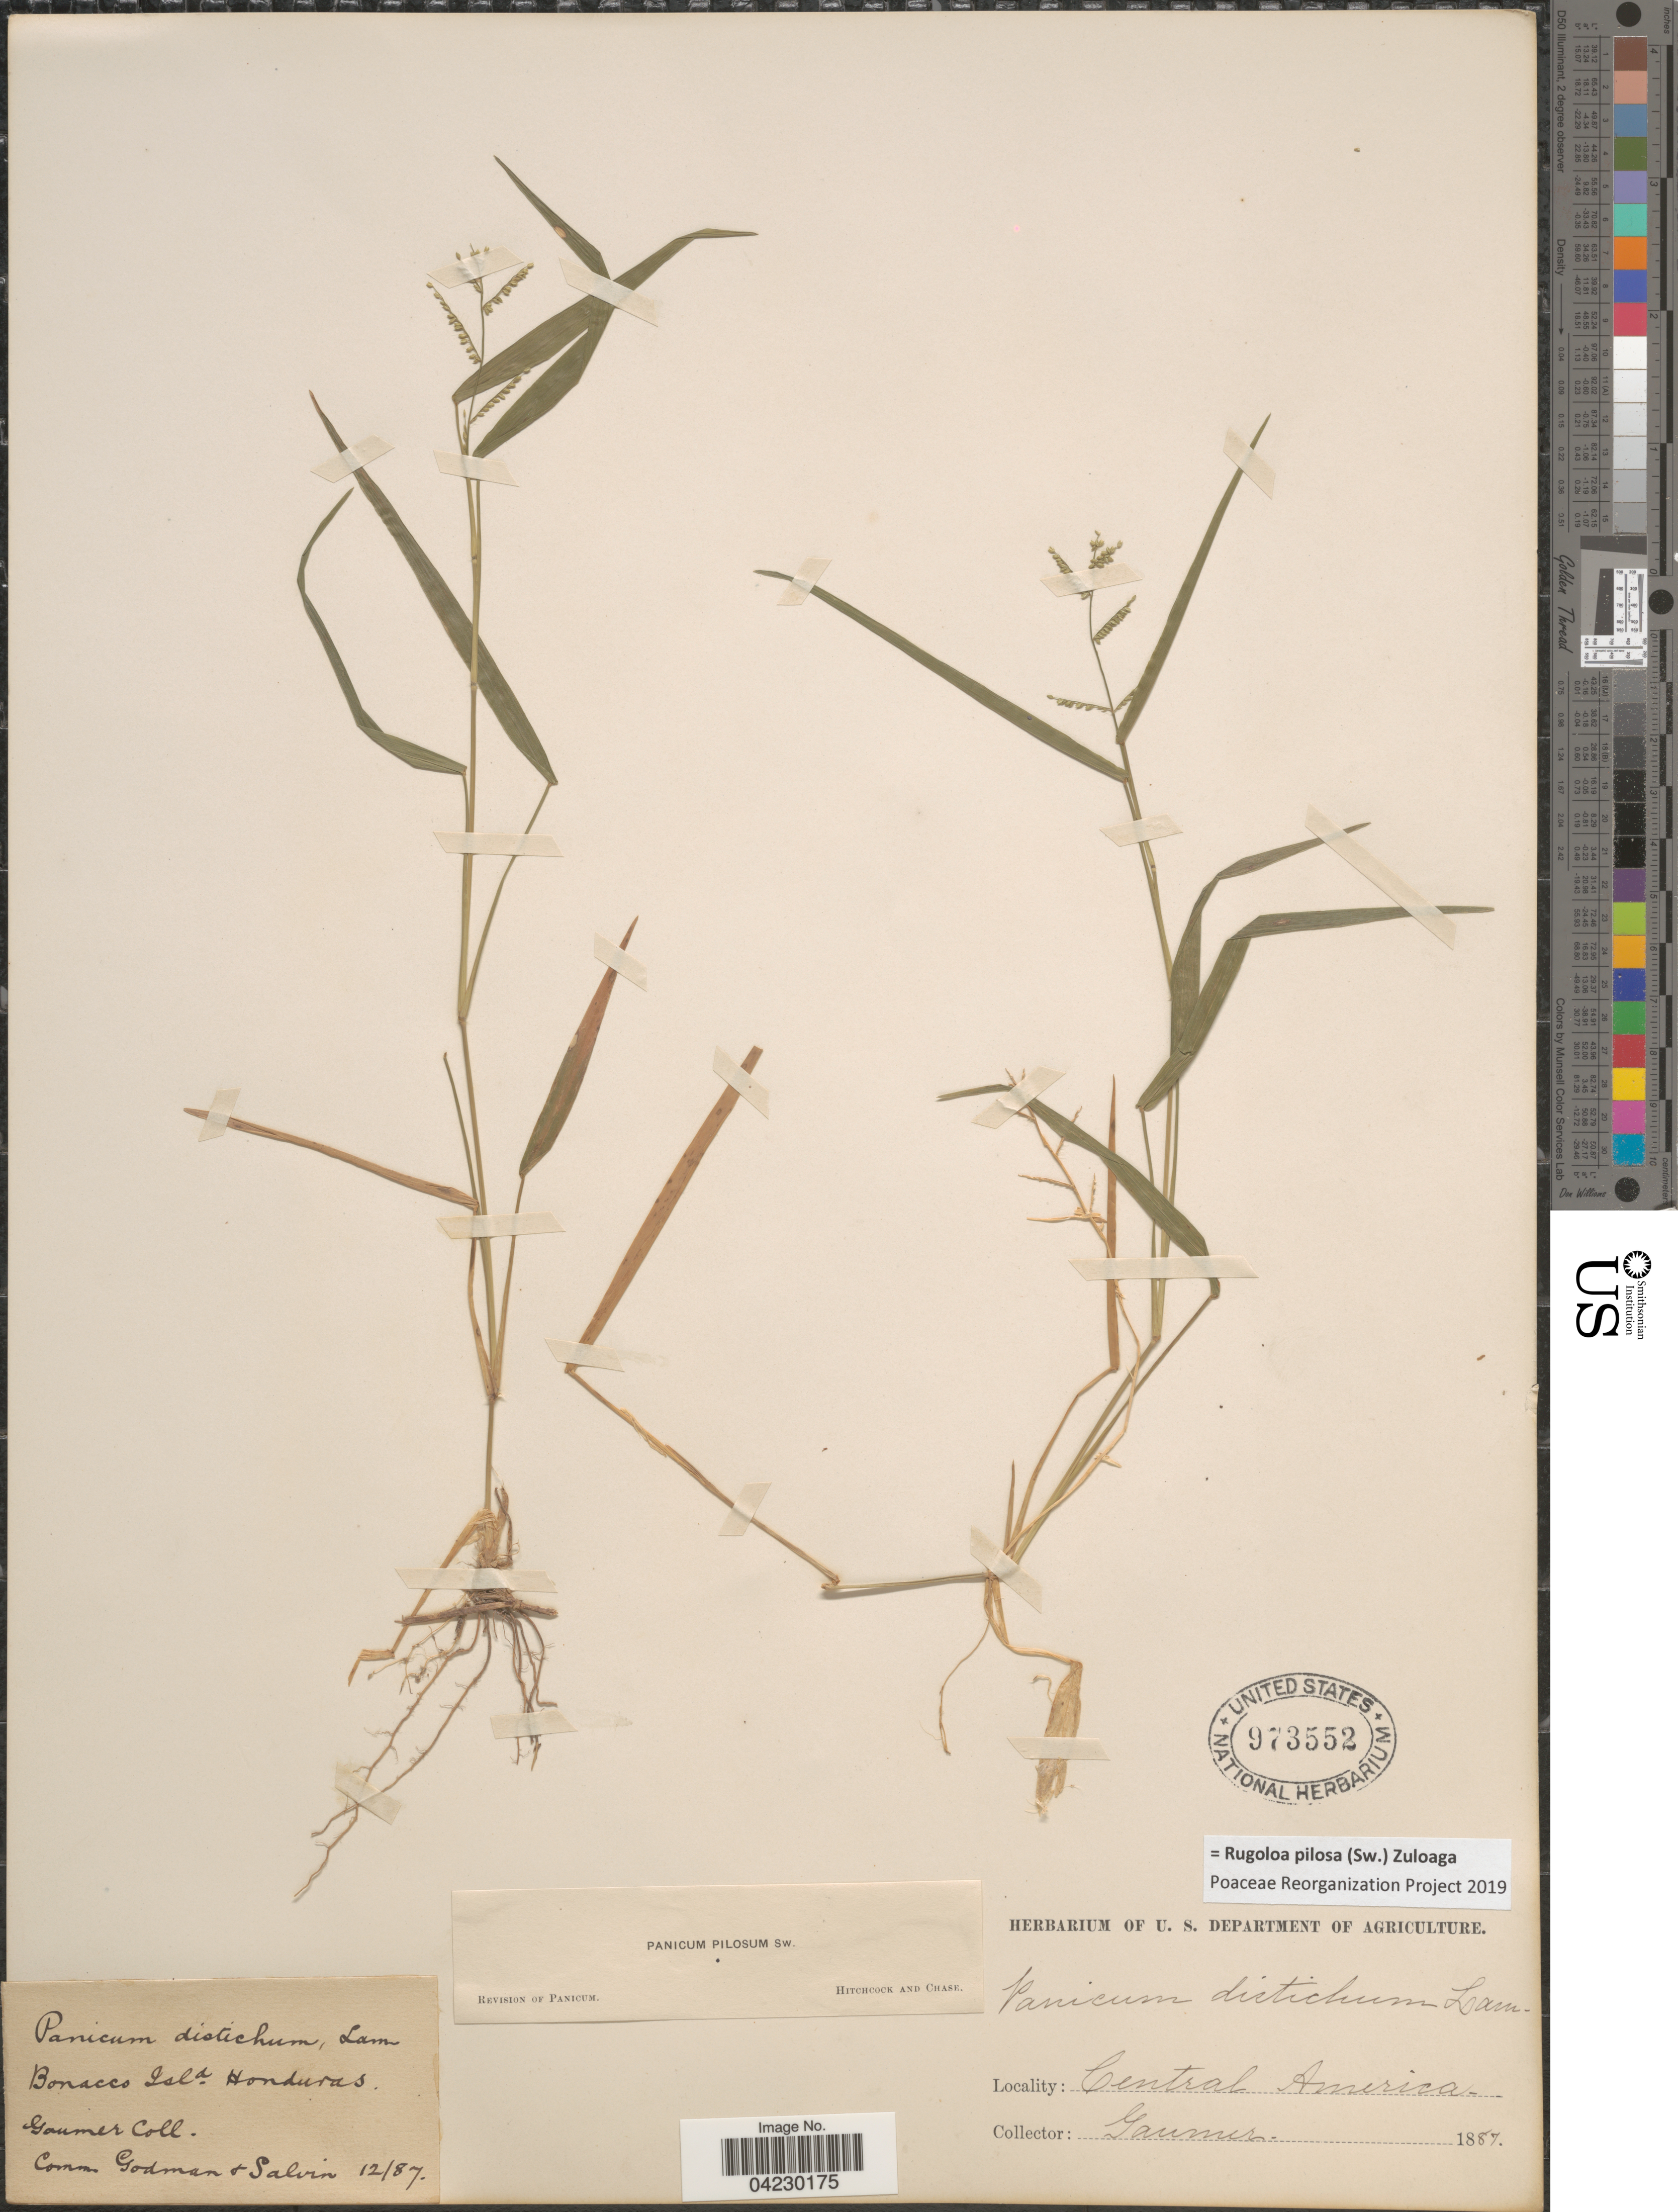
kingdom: Plantae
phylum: Tracheophyta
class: Liliopsida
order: Poales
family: Poaceae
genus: Rugoloa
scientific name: Rugoloa pilosa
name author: (Sw.) Zuloaga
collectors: -. Gaumer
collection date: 1887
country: Honduras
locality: Bonacco Isld.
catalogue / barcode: US 973552